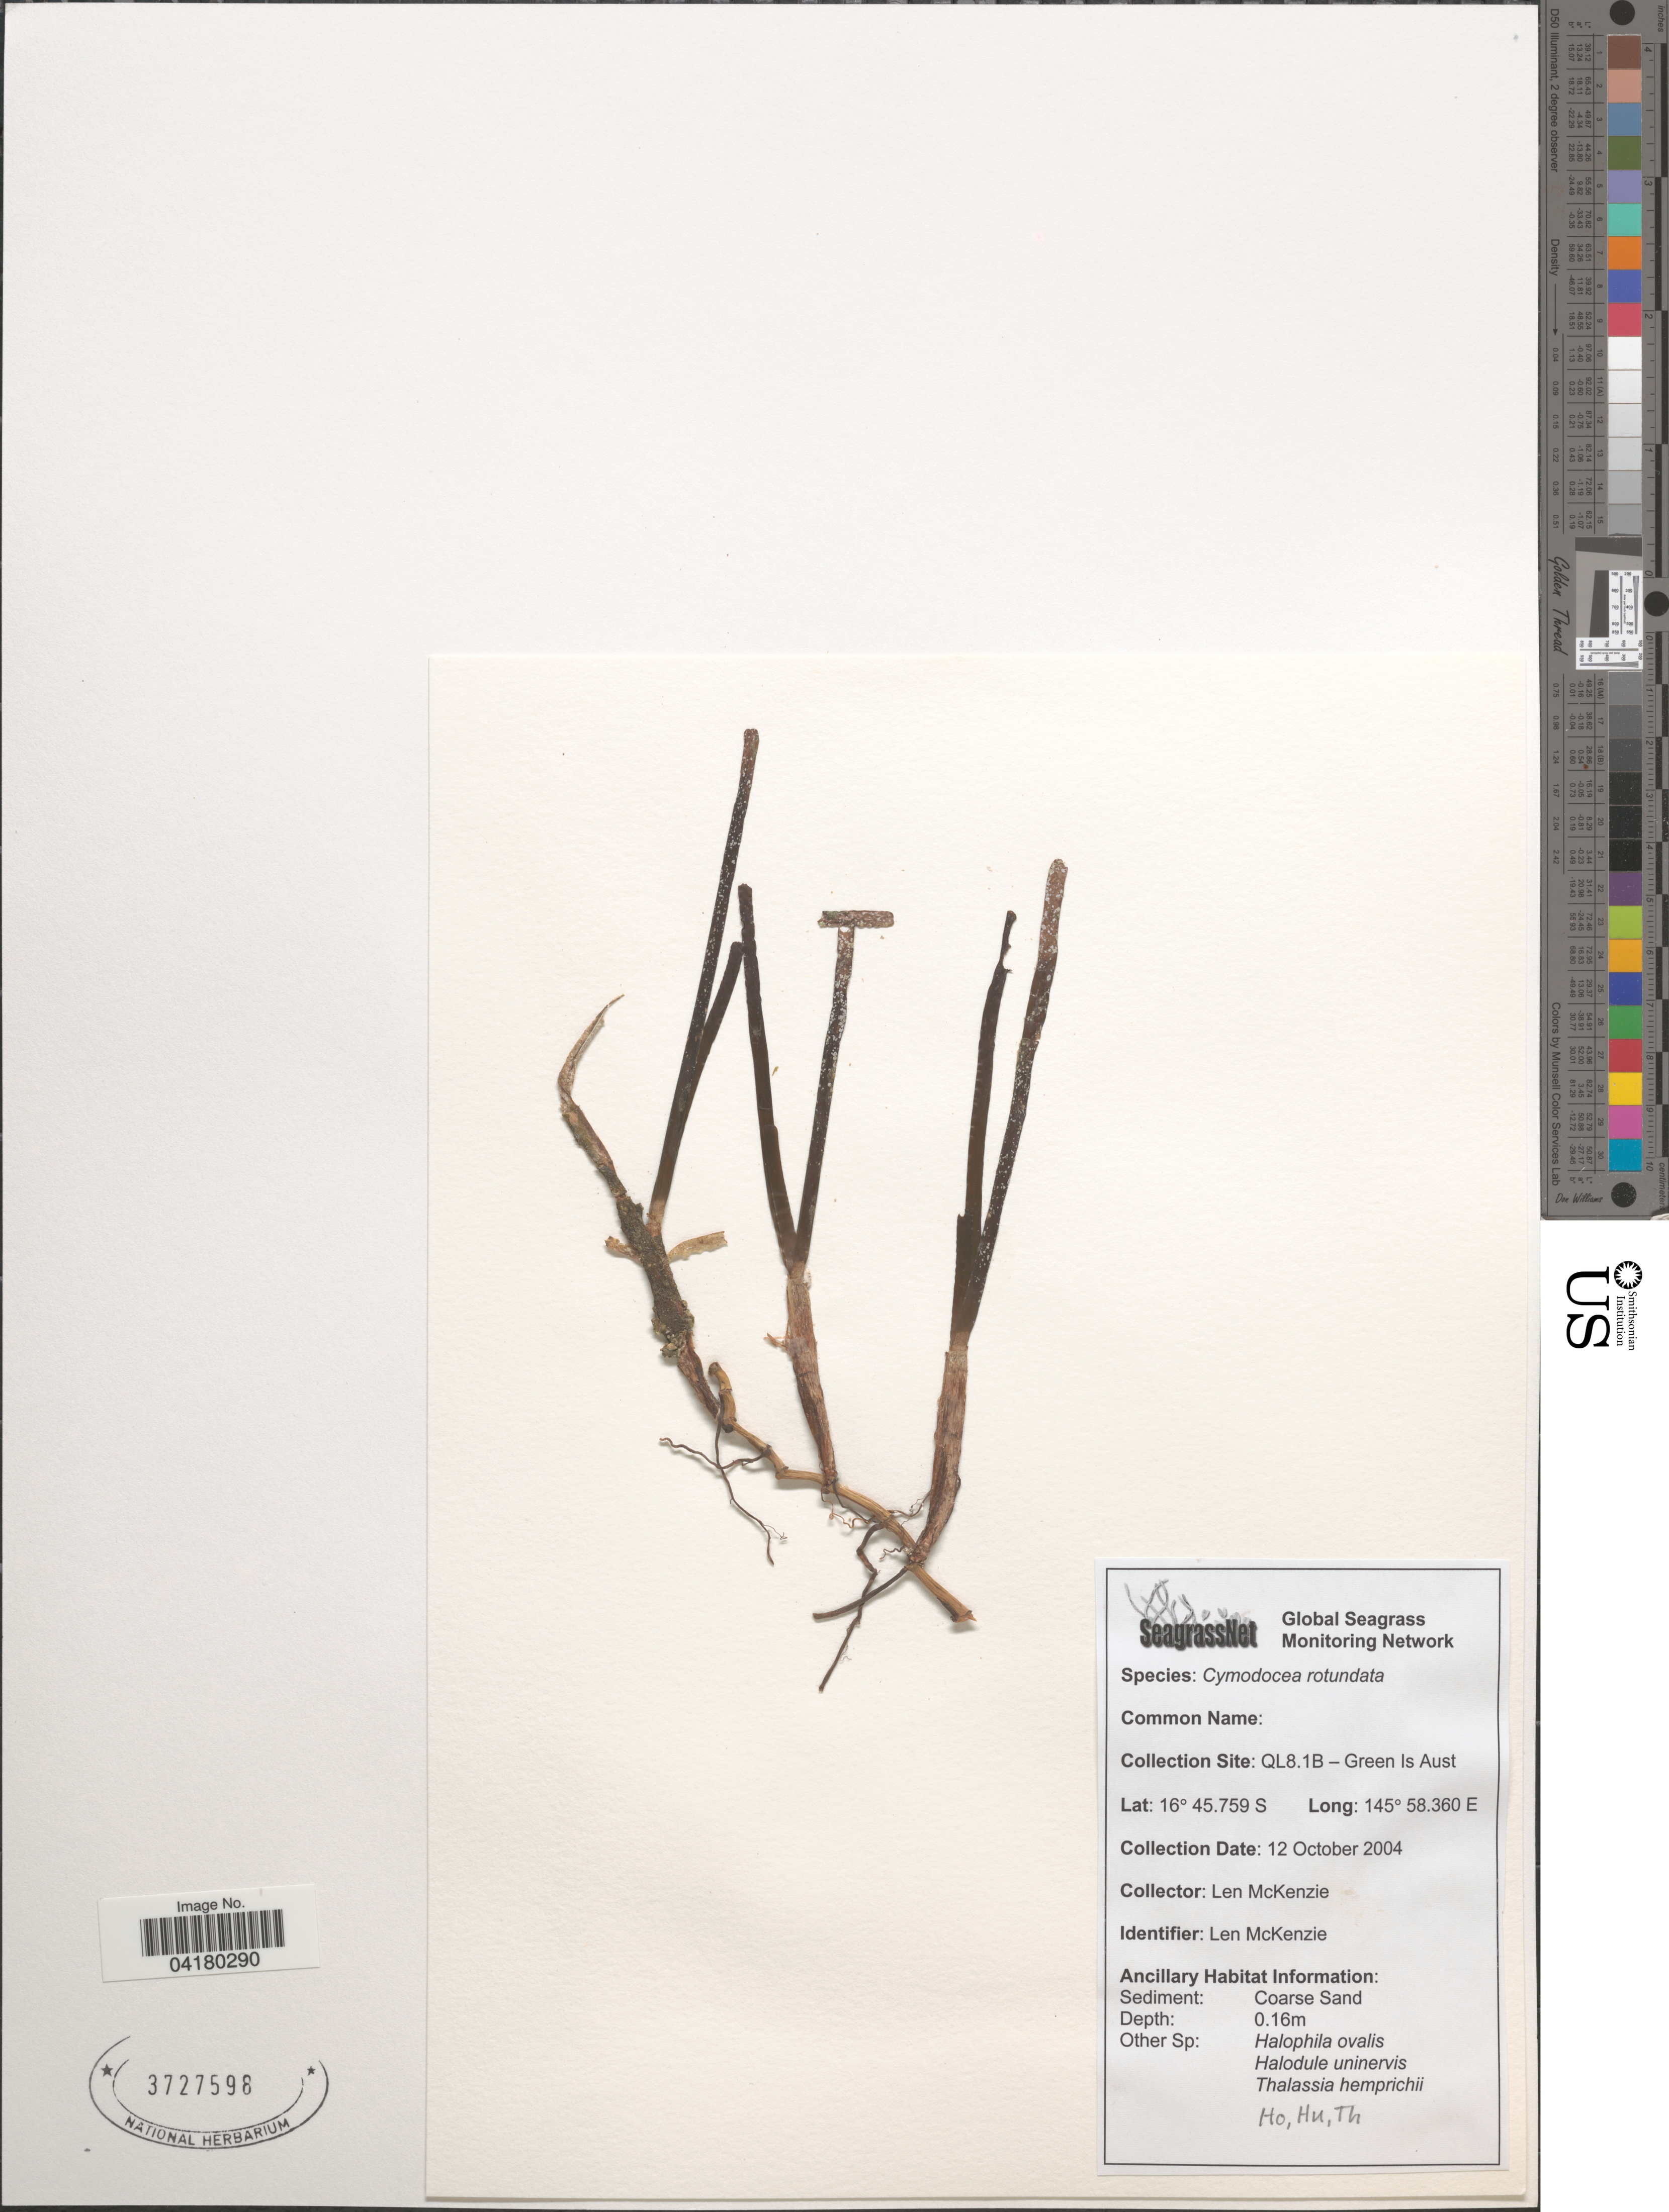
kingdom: Plantae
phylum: Tracheophyta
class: Liliopsida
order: Alismatales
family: Cymodoceaceae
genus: Cymodocea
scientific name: Cymodocea rotundata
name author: Asch. & Schweinf.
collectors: L. McKenzie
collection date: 2004-10-12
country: Australia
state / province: Queensland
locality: QL8.1B - Green Is.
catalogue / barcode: US 3727598